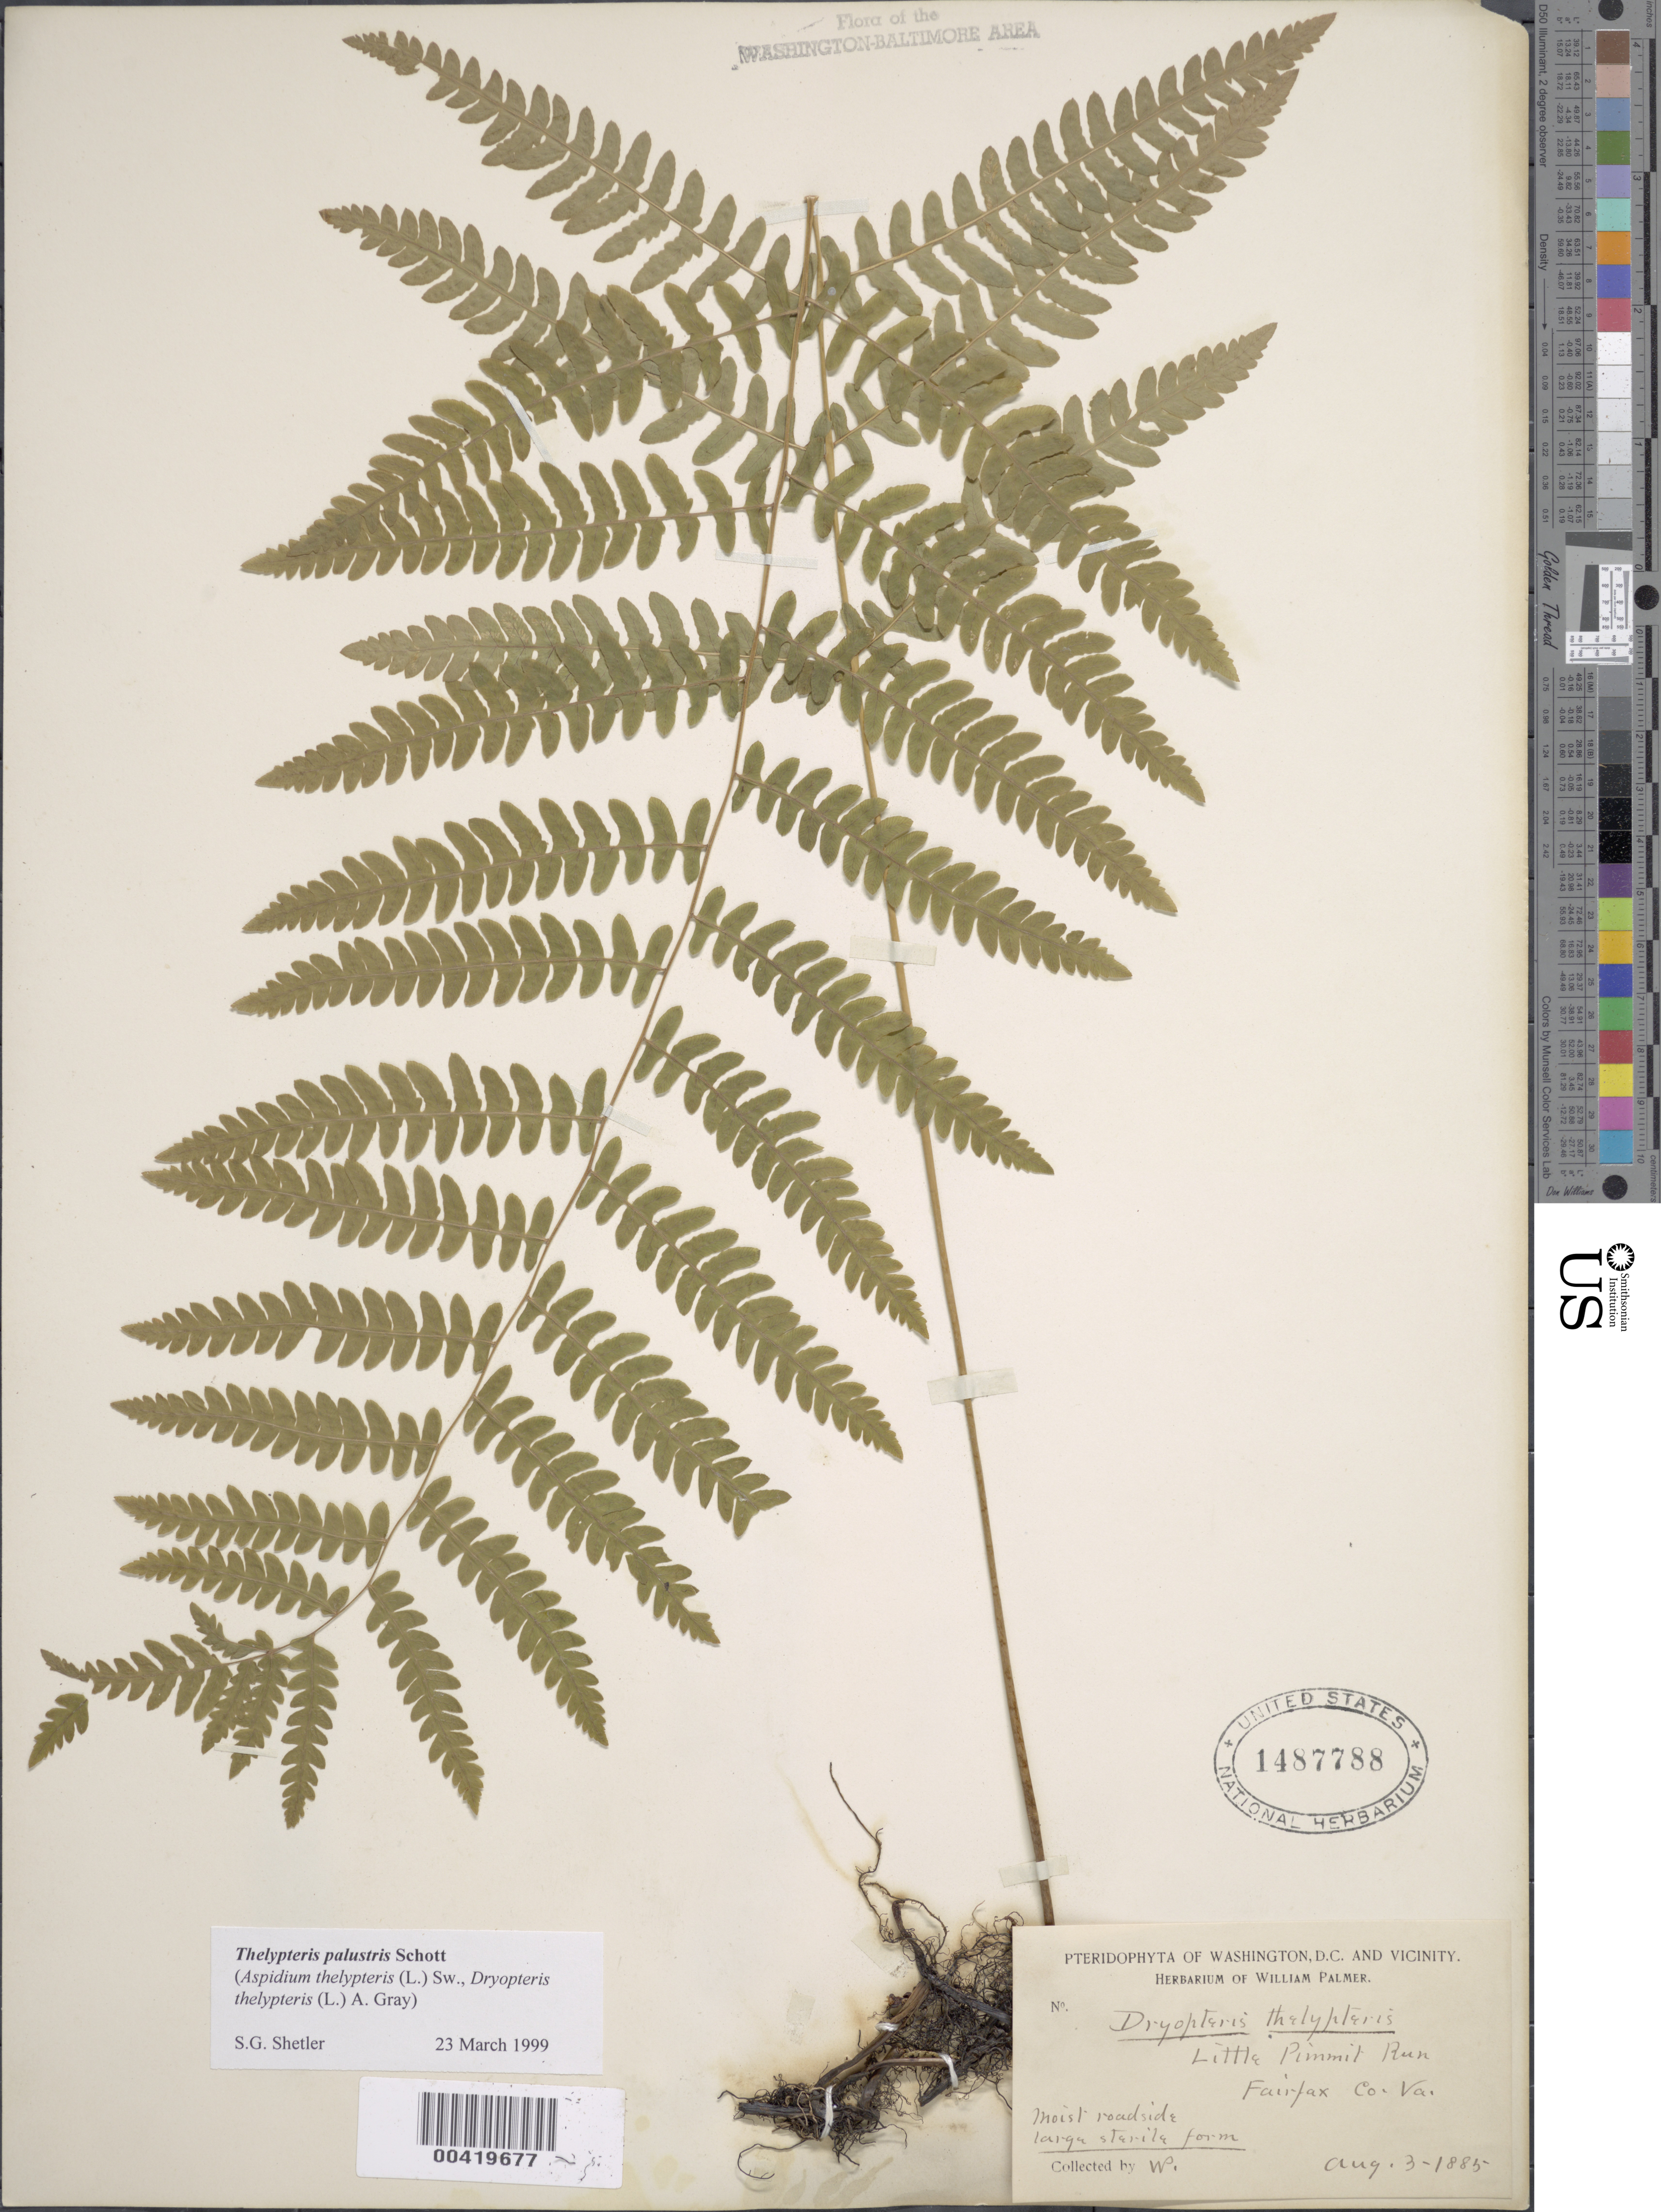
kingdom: Plantae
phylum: Tracheophyta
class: Polypodiopsida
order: Polypodiales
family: Thelypteridaceae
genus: Thelypteris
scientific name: Thelypteris palustris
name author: (Salisb.) Schott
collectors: W. Palmer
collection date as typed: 03 Aug 1885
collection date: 1885-08-03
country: United States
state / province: Virginia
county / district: Fairfax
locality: Little Pimmit Run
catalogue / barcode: US 1487788